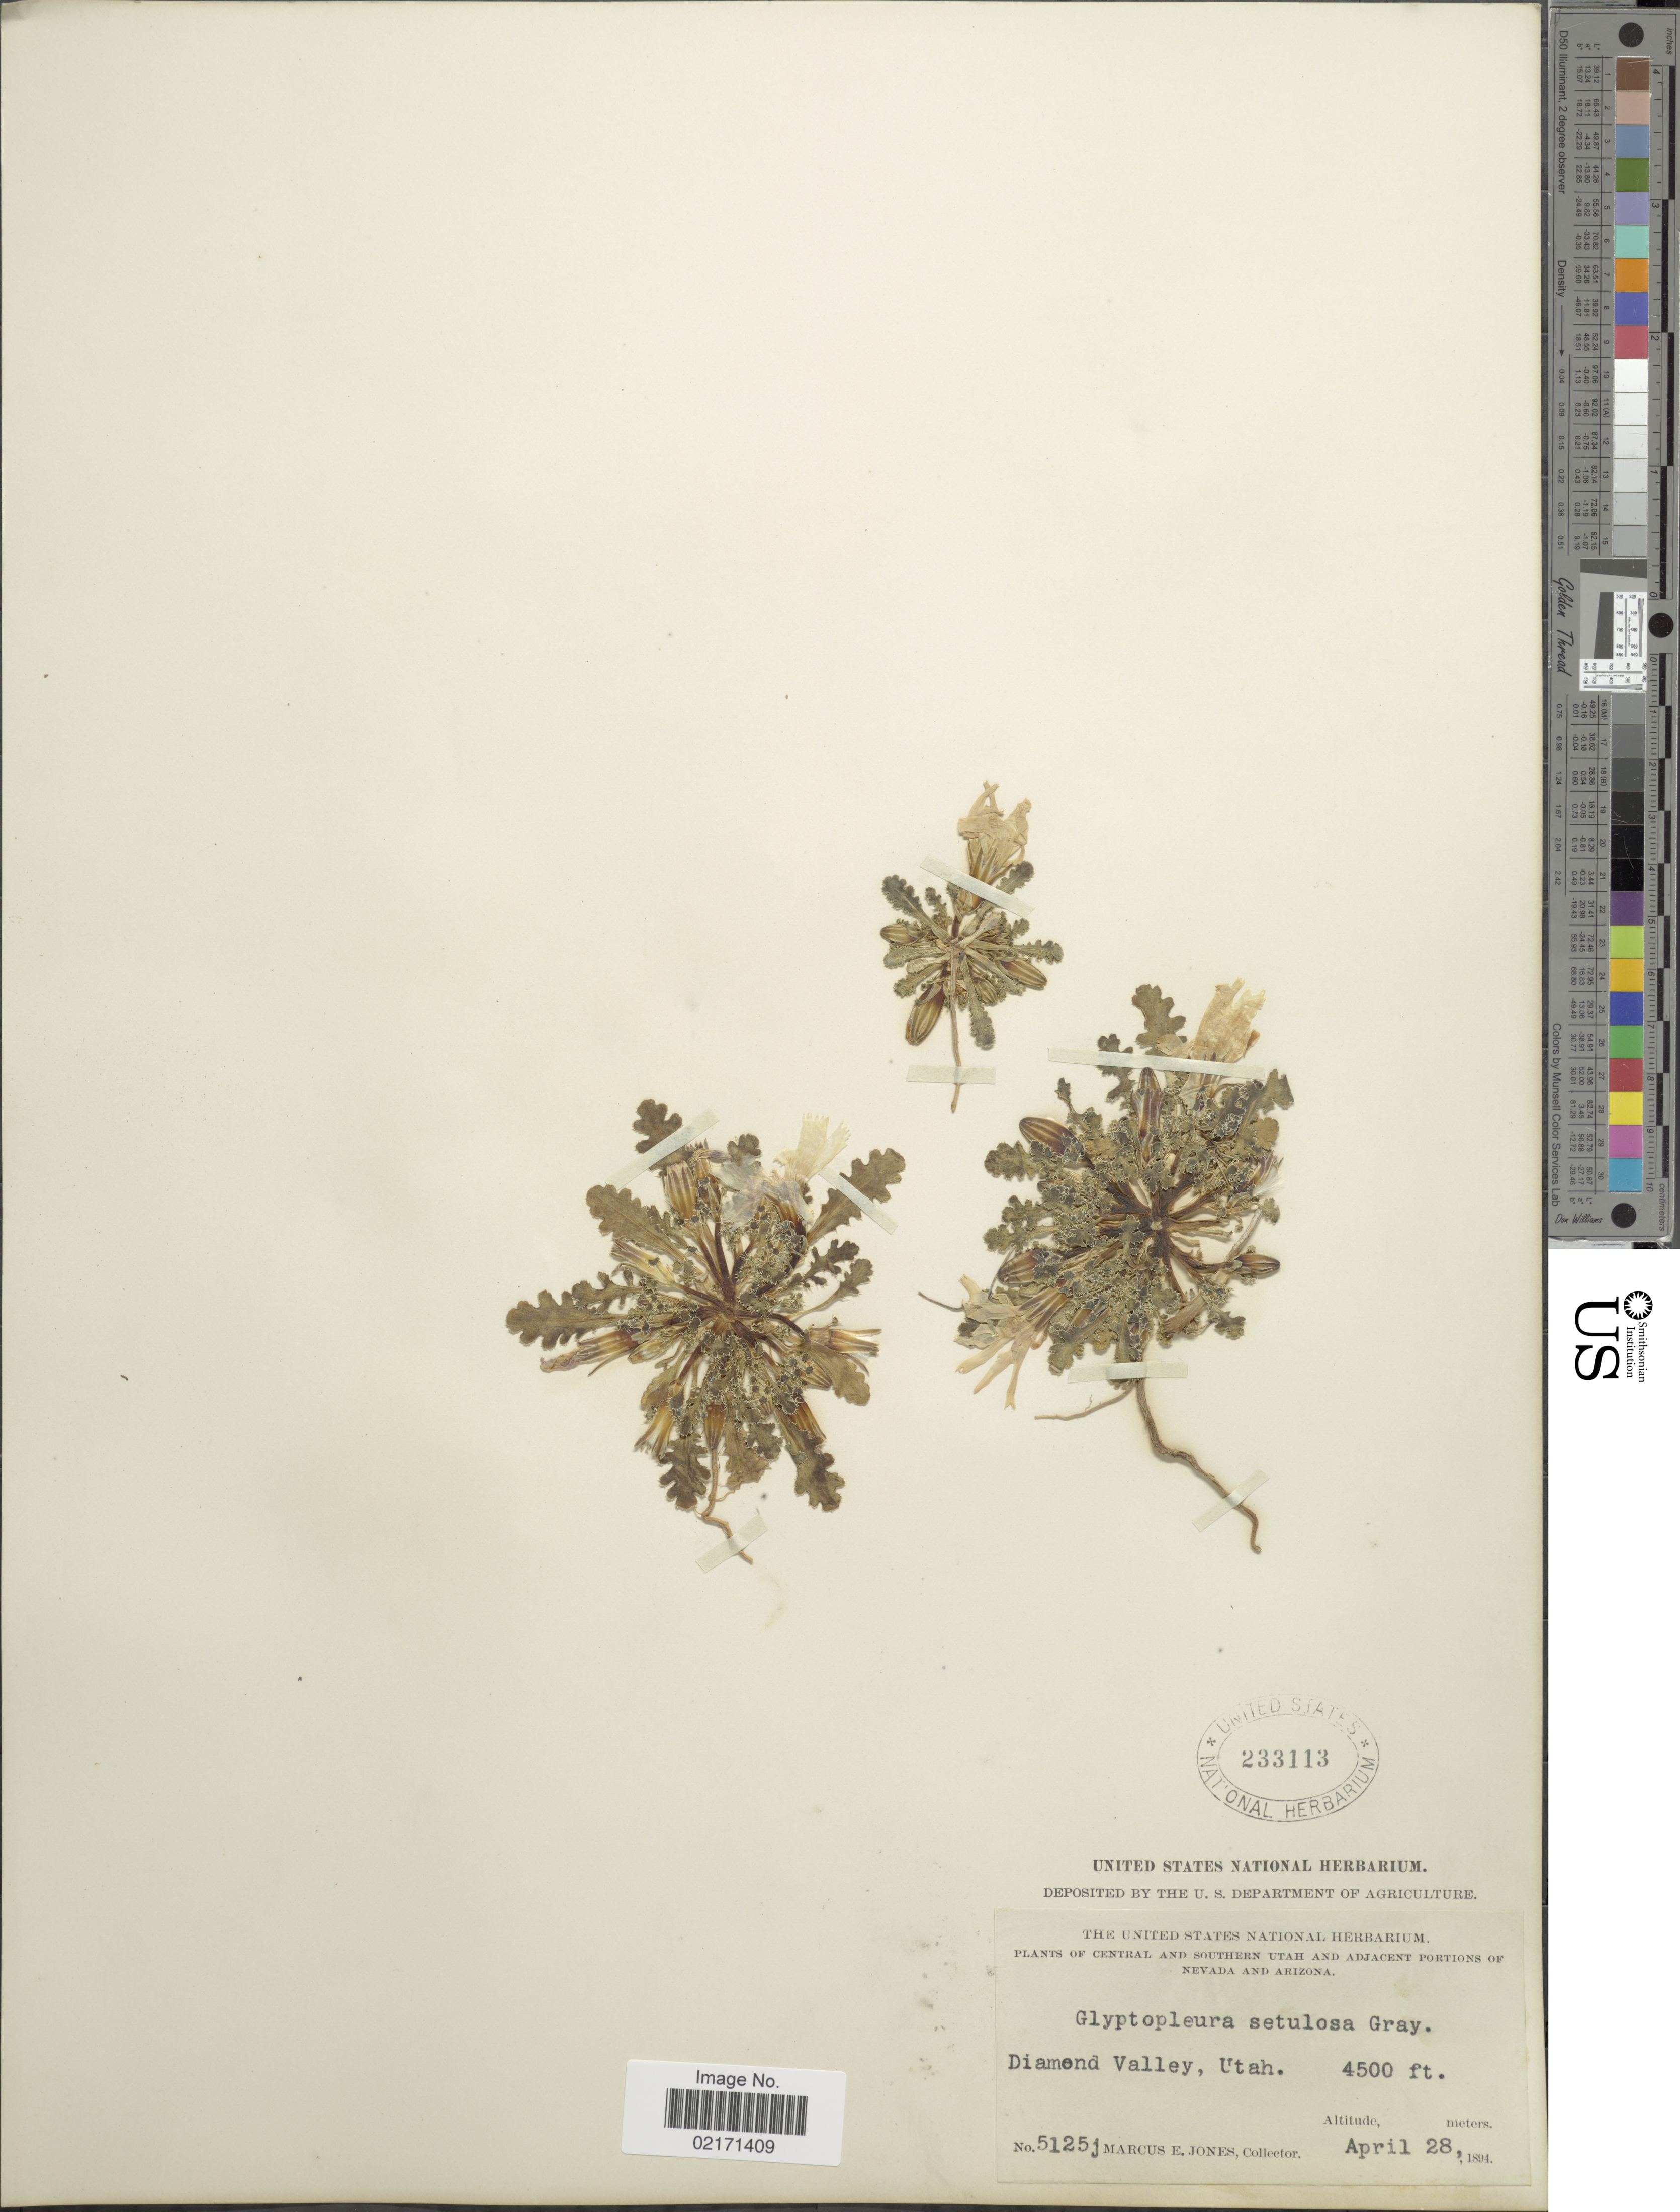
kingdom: Plantae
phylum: Tracheophyta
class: Magnoliopsida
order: Asterales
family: Asteraceae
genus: Glyptopleura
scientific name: Glyptopleura setulosa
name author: A. Gray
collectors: M. E. Jones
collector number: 5125j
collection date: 1894-04-28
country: United States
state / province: Utah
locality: Central and Southern Utah and Adjacent Portions of Nevada and Arizona, Diamond Valley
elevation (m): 1372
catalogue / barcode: US 233113